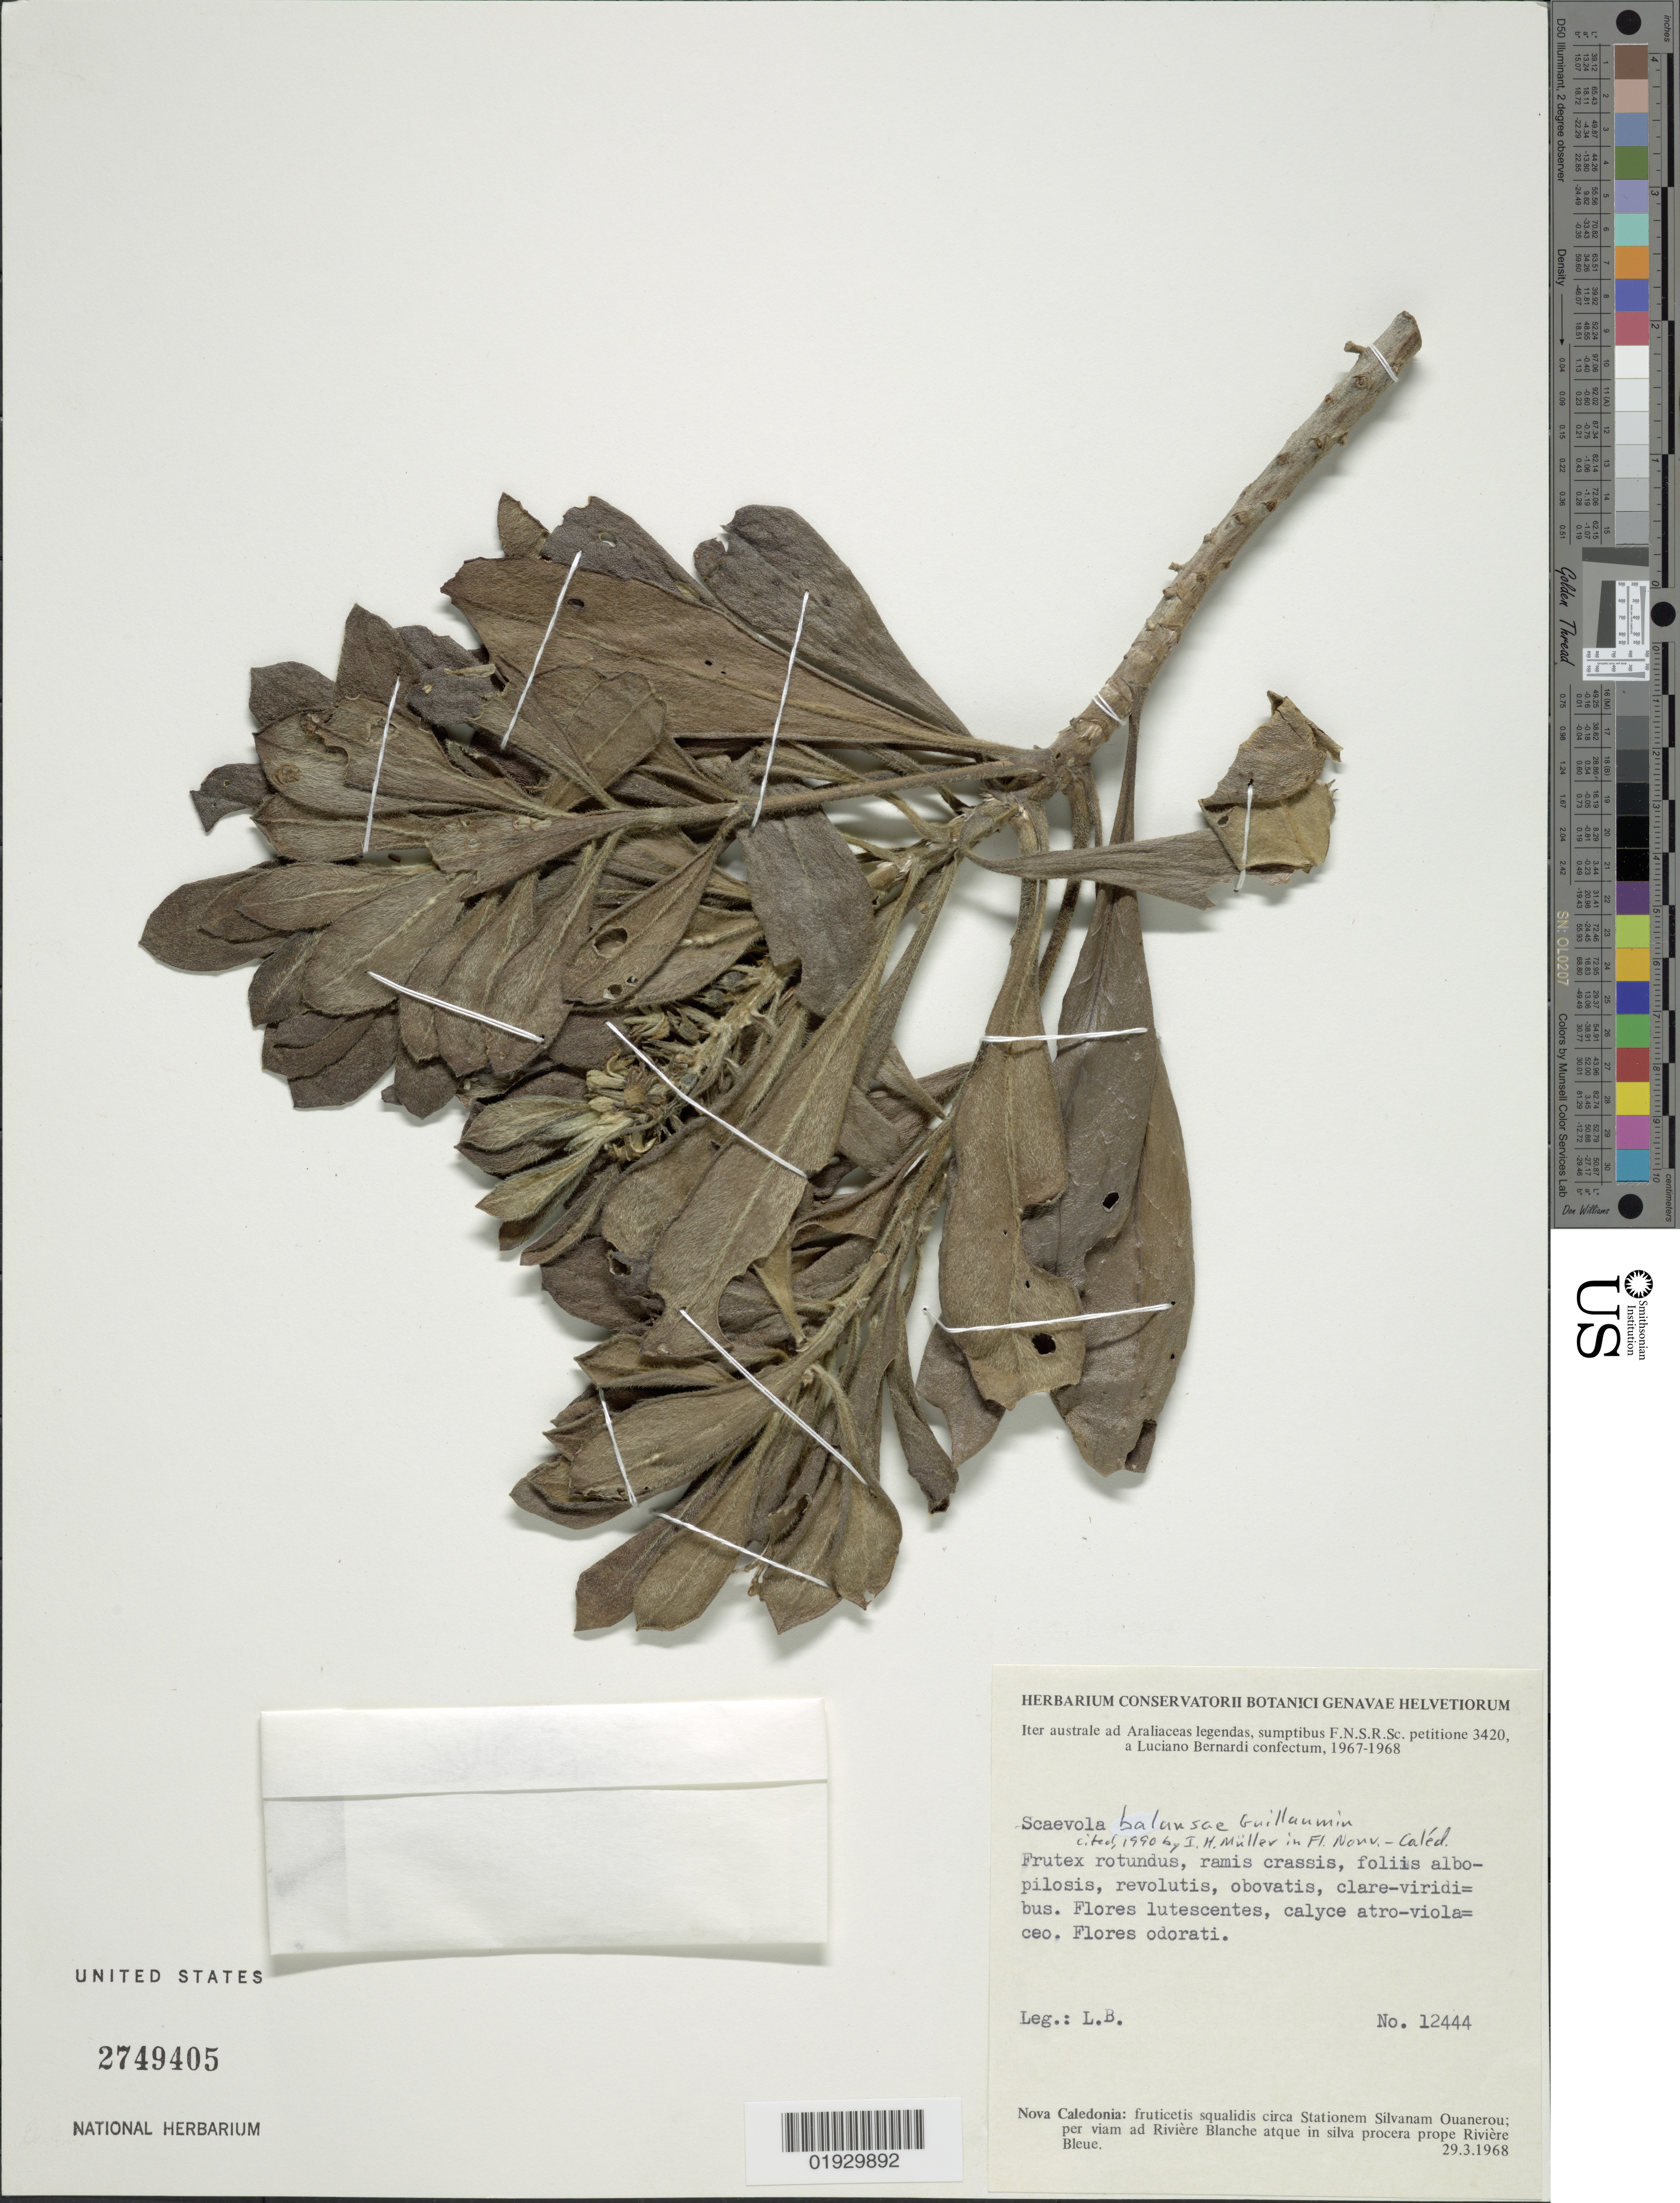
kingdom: Plantae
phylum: Tracheophyta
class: Magnoliopsida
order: Asterales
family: Goodeniaceae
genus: Scaevola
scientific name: Scaevola balansae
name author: Guillaumin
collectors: L. Bernardi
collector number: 12444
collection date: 1968-03-29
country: New Caledonia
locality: Nova Caledonia: fruticetis squalidis circa Stationem Silvanam Ouanerou; per viam ad Rivière Blanche atque in silva procera prope Rivière Bleue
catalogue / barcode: US 2749405